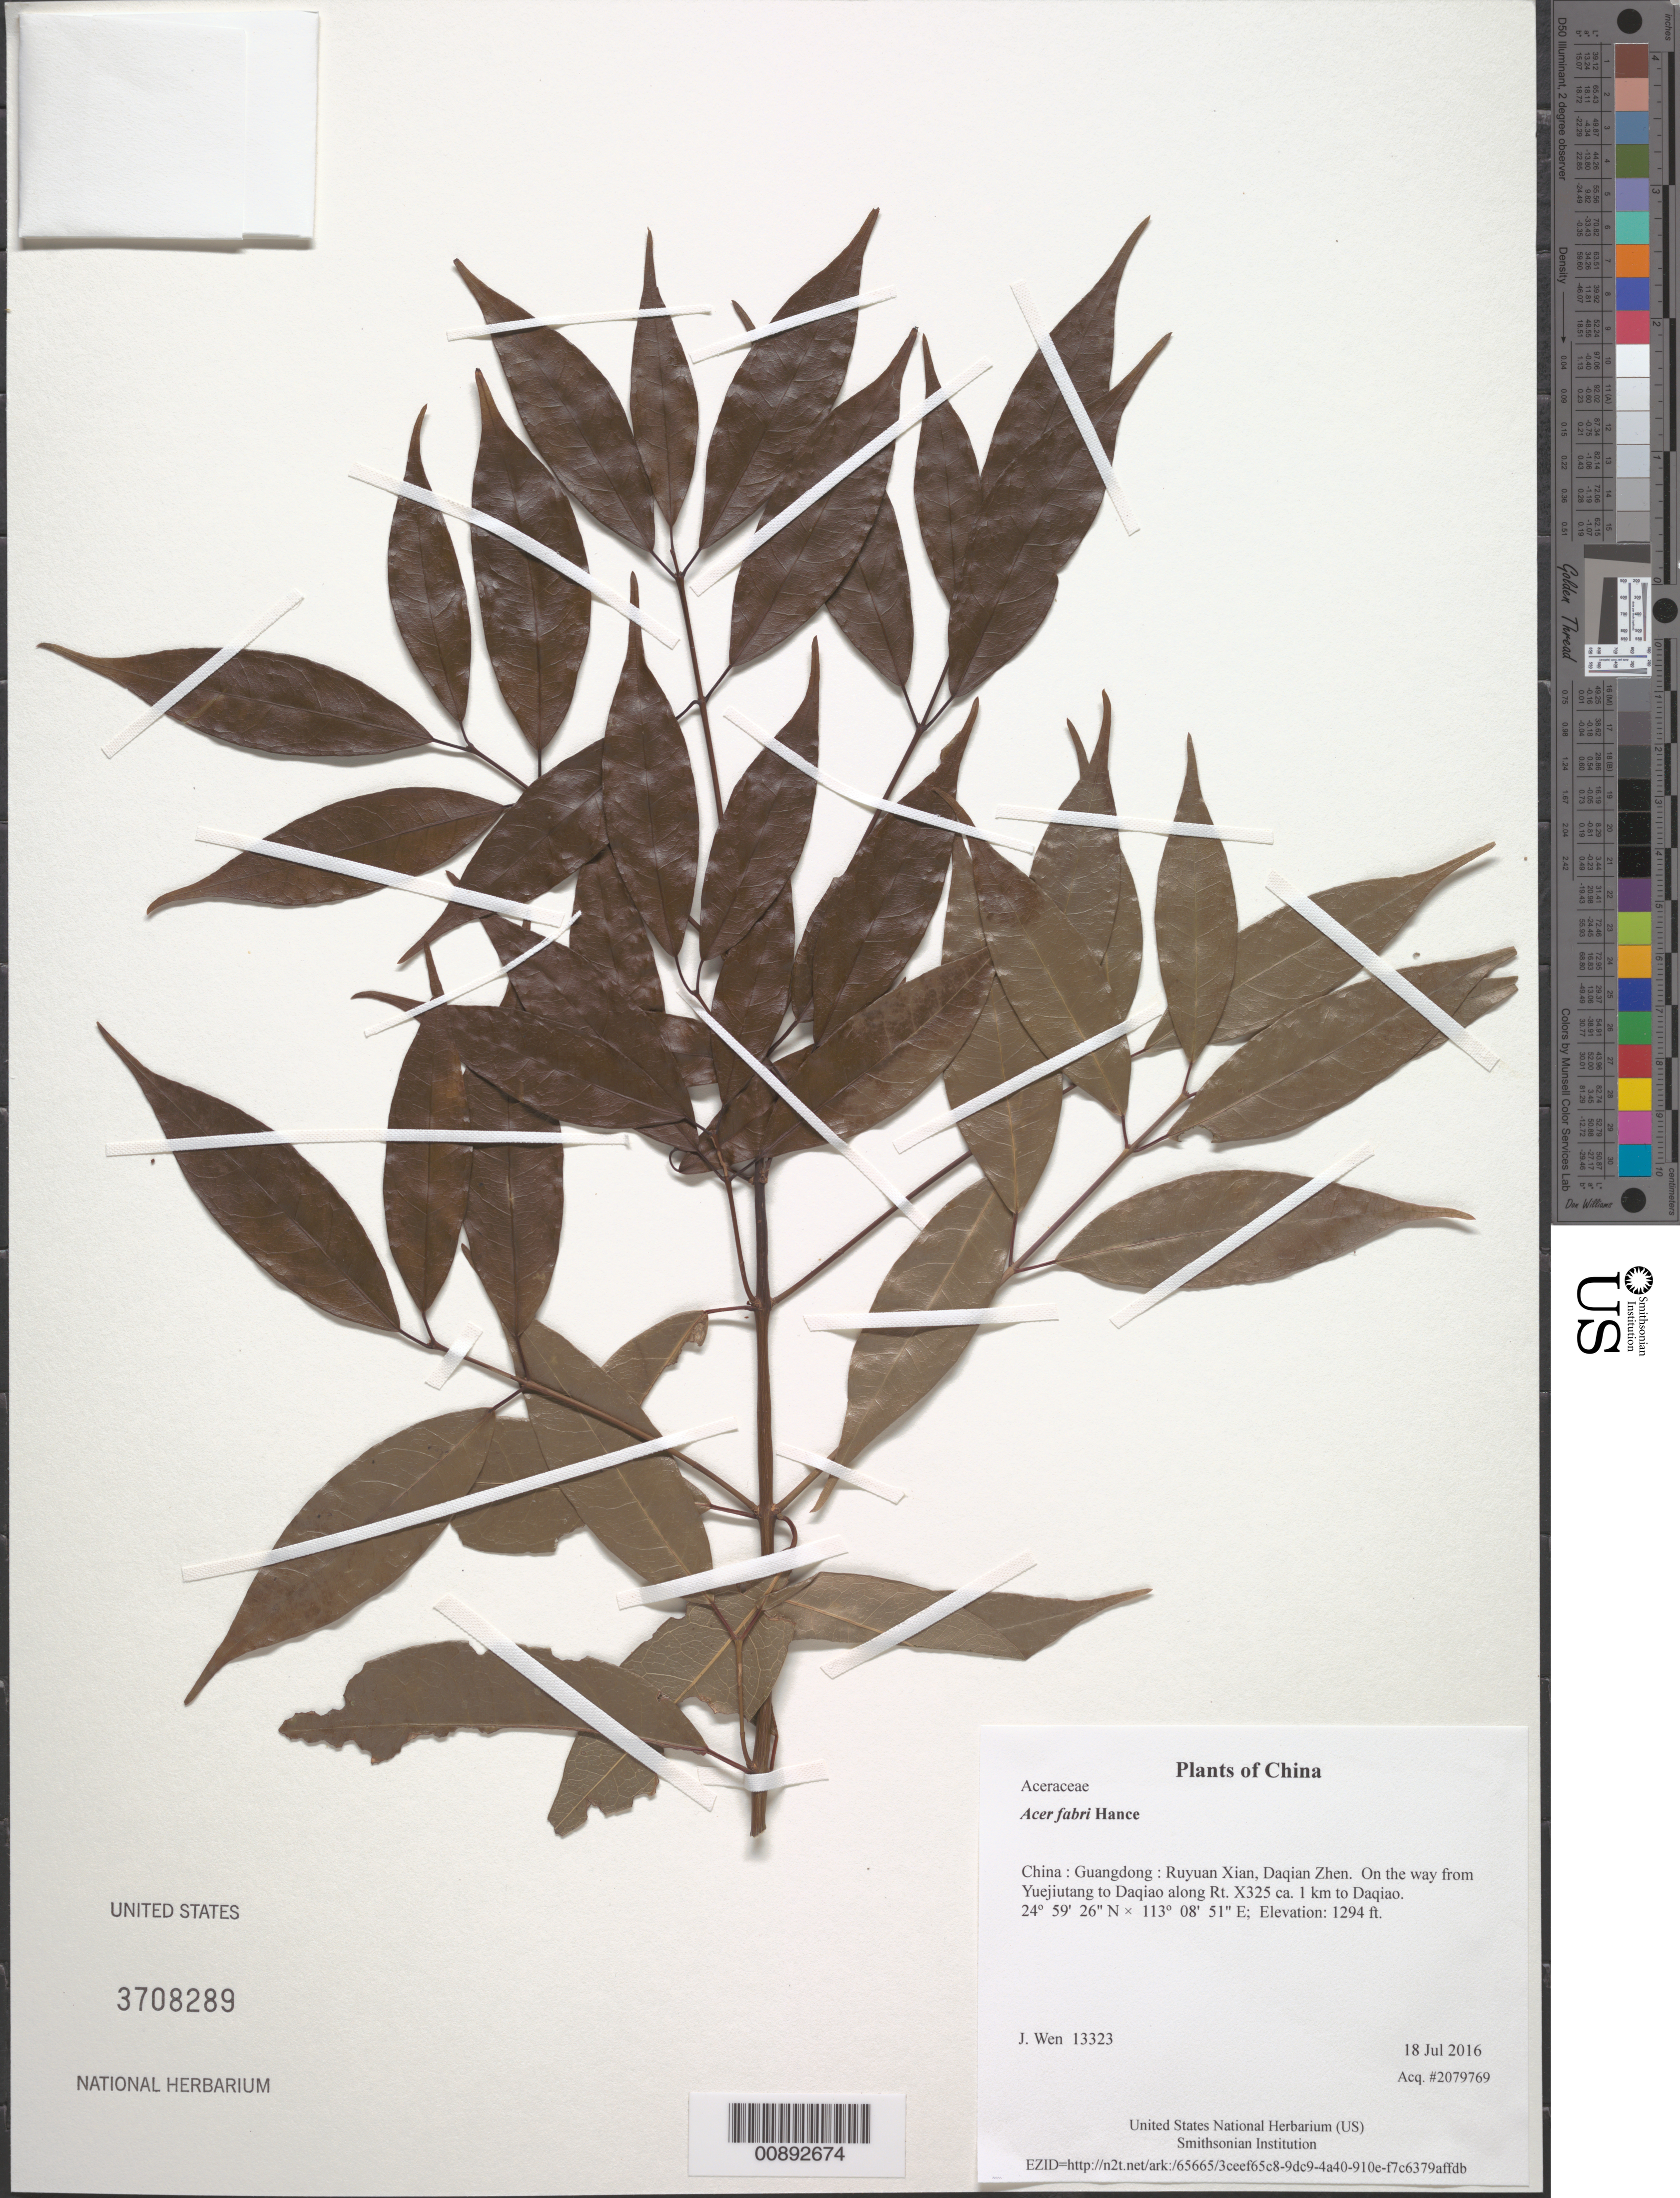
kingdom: Plantae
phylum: Tracheophyta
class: Magnoliopsida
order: Sapindales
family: Sapindaceae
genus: Acer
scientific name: Acer fabri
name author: Hance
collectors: J. Wen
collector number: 13323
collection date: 2016-07-18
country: China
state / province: Guangdong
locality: Ruyuan Xian, Daqian Zhen. On the way from Yuejiutang to Daqiao along Rt. X325 ca. 1 km to Daqiao.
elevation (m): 394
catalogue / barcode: US 3708289